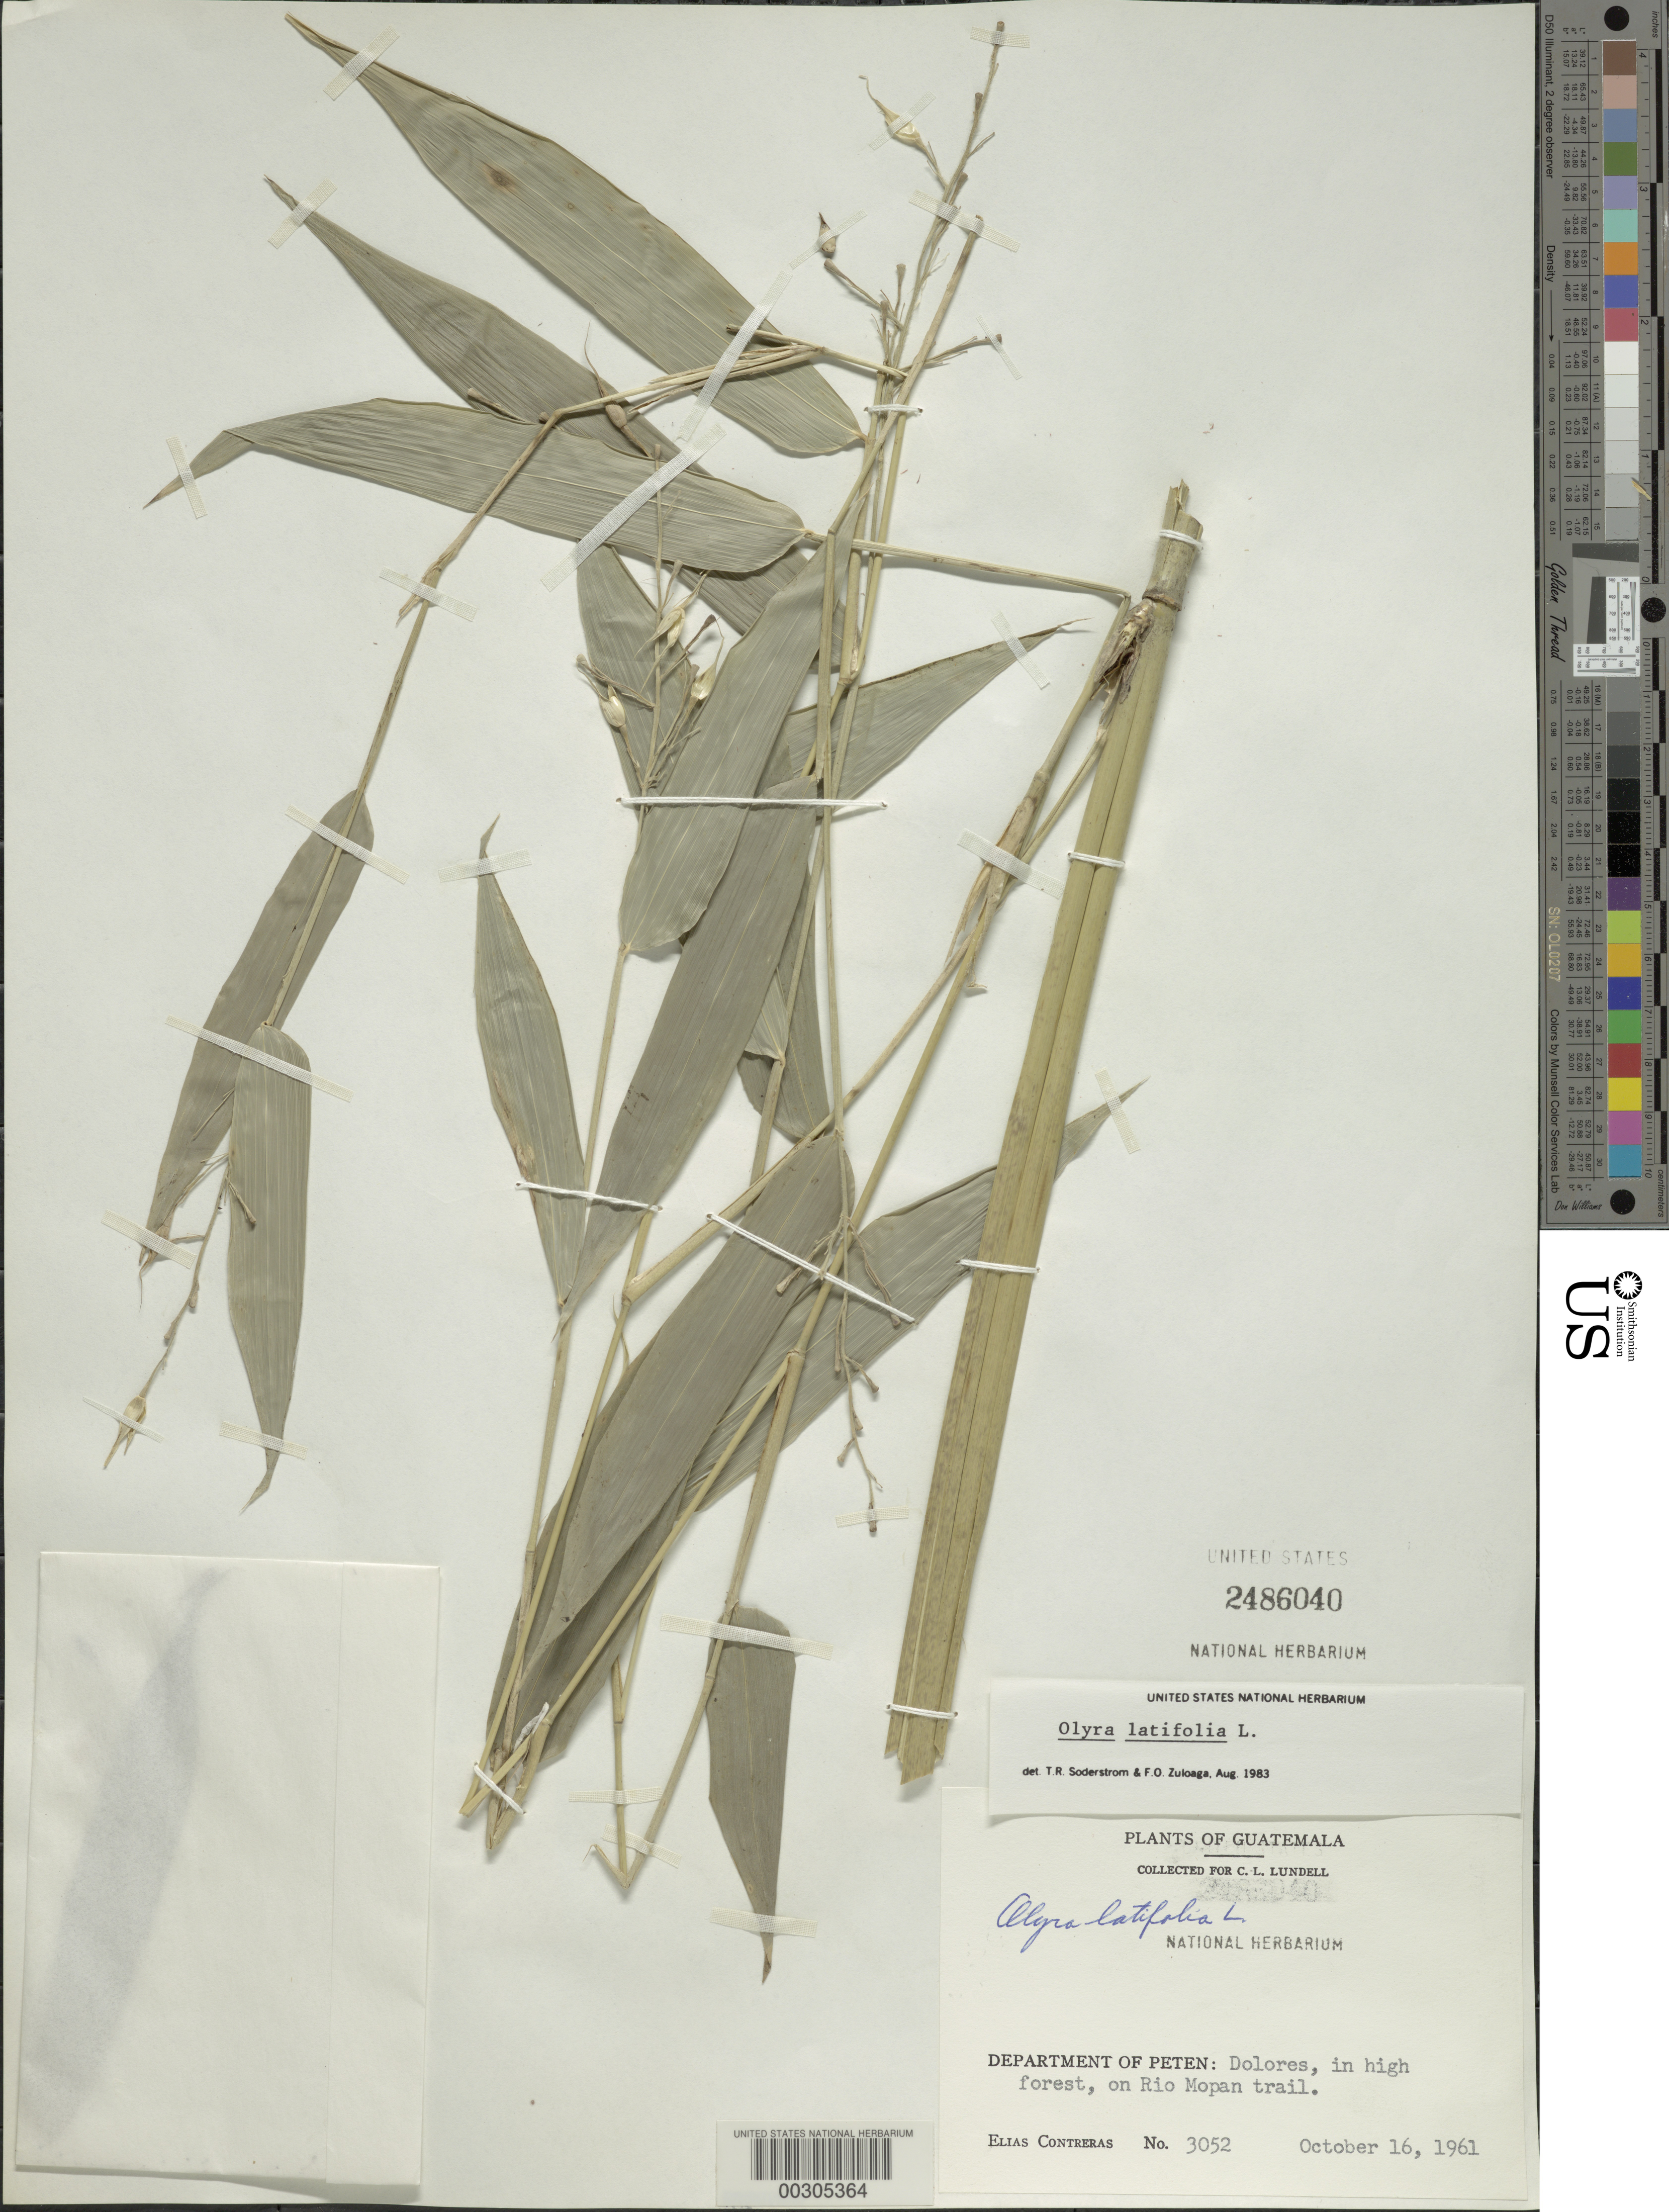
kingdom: Plantae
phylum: Tracheophyta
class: Liliopsida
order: Poales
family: Poaceae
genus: Olyra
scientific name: Olyra latifolia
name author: L.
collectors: E. Contreras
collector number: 3052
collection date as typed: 16 Oct 1961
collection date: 1961-10-16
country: Guatemala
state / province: El Petén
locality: Dolores, Rio Mopan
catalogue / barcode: US 2486040